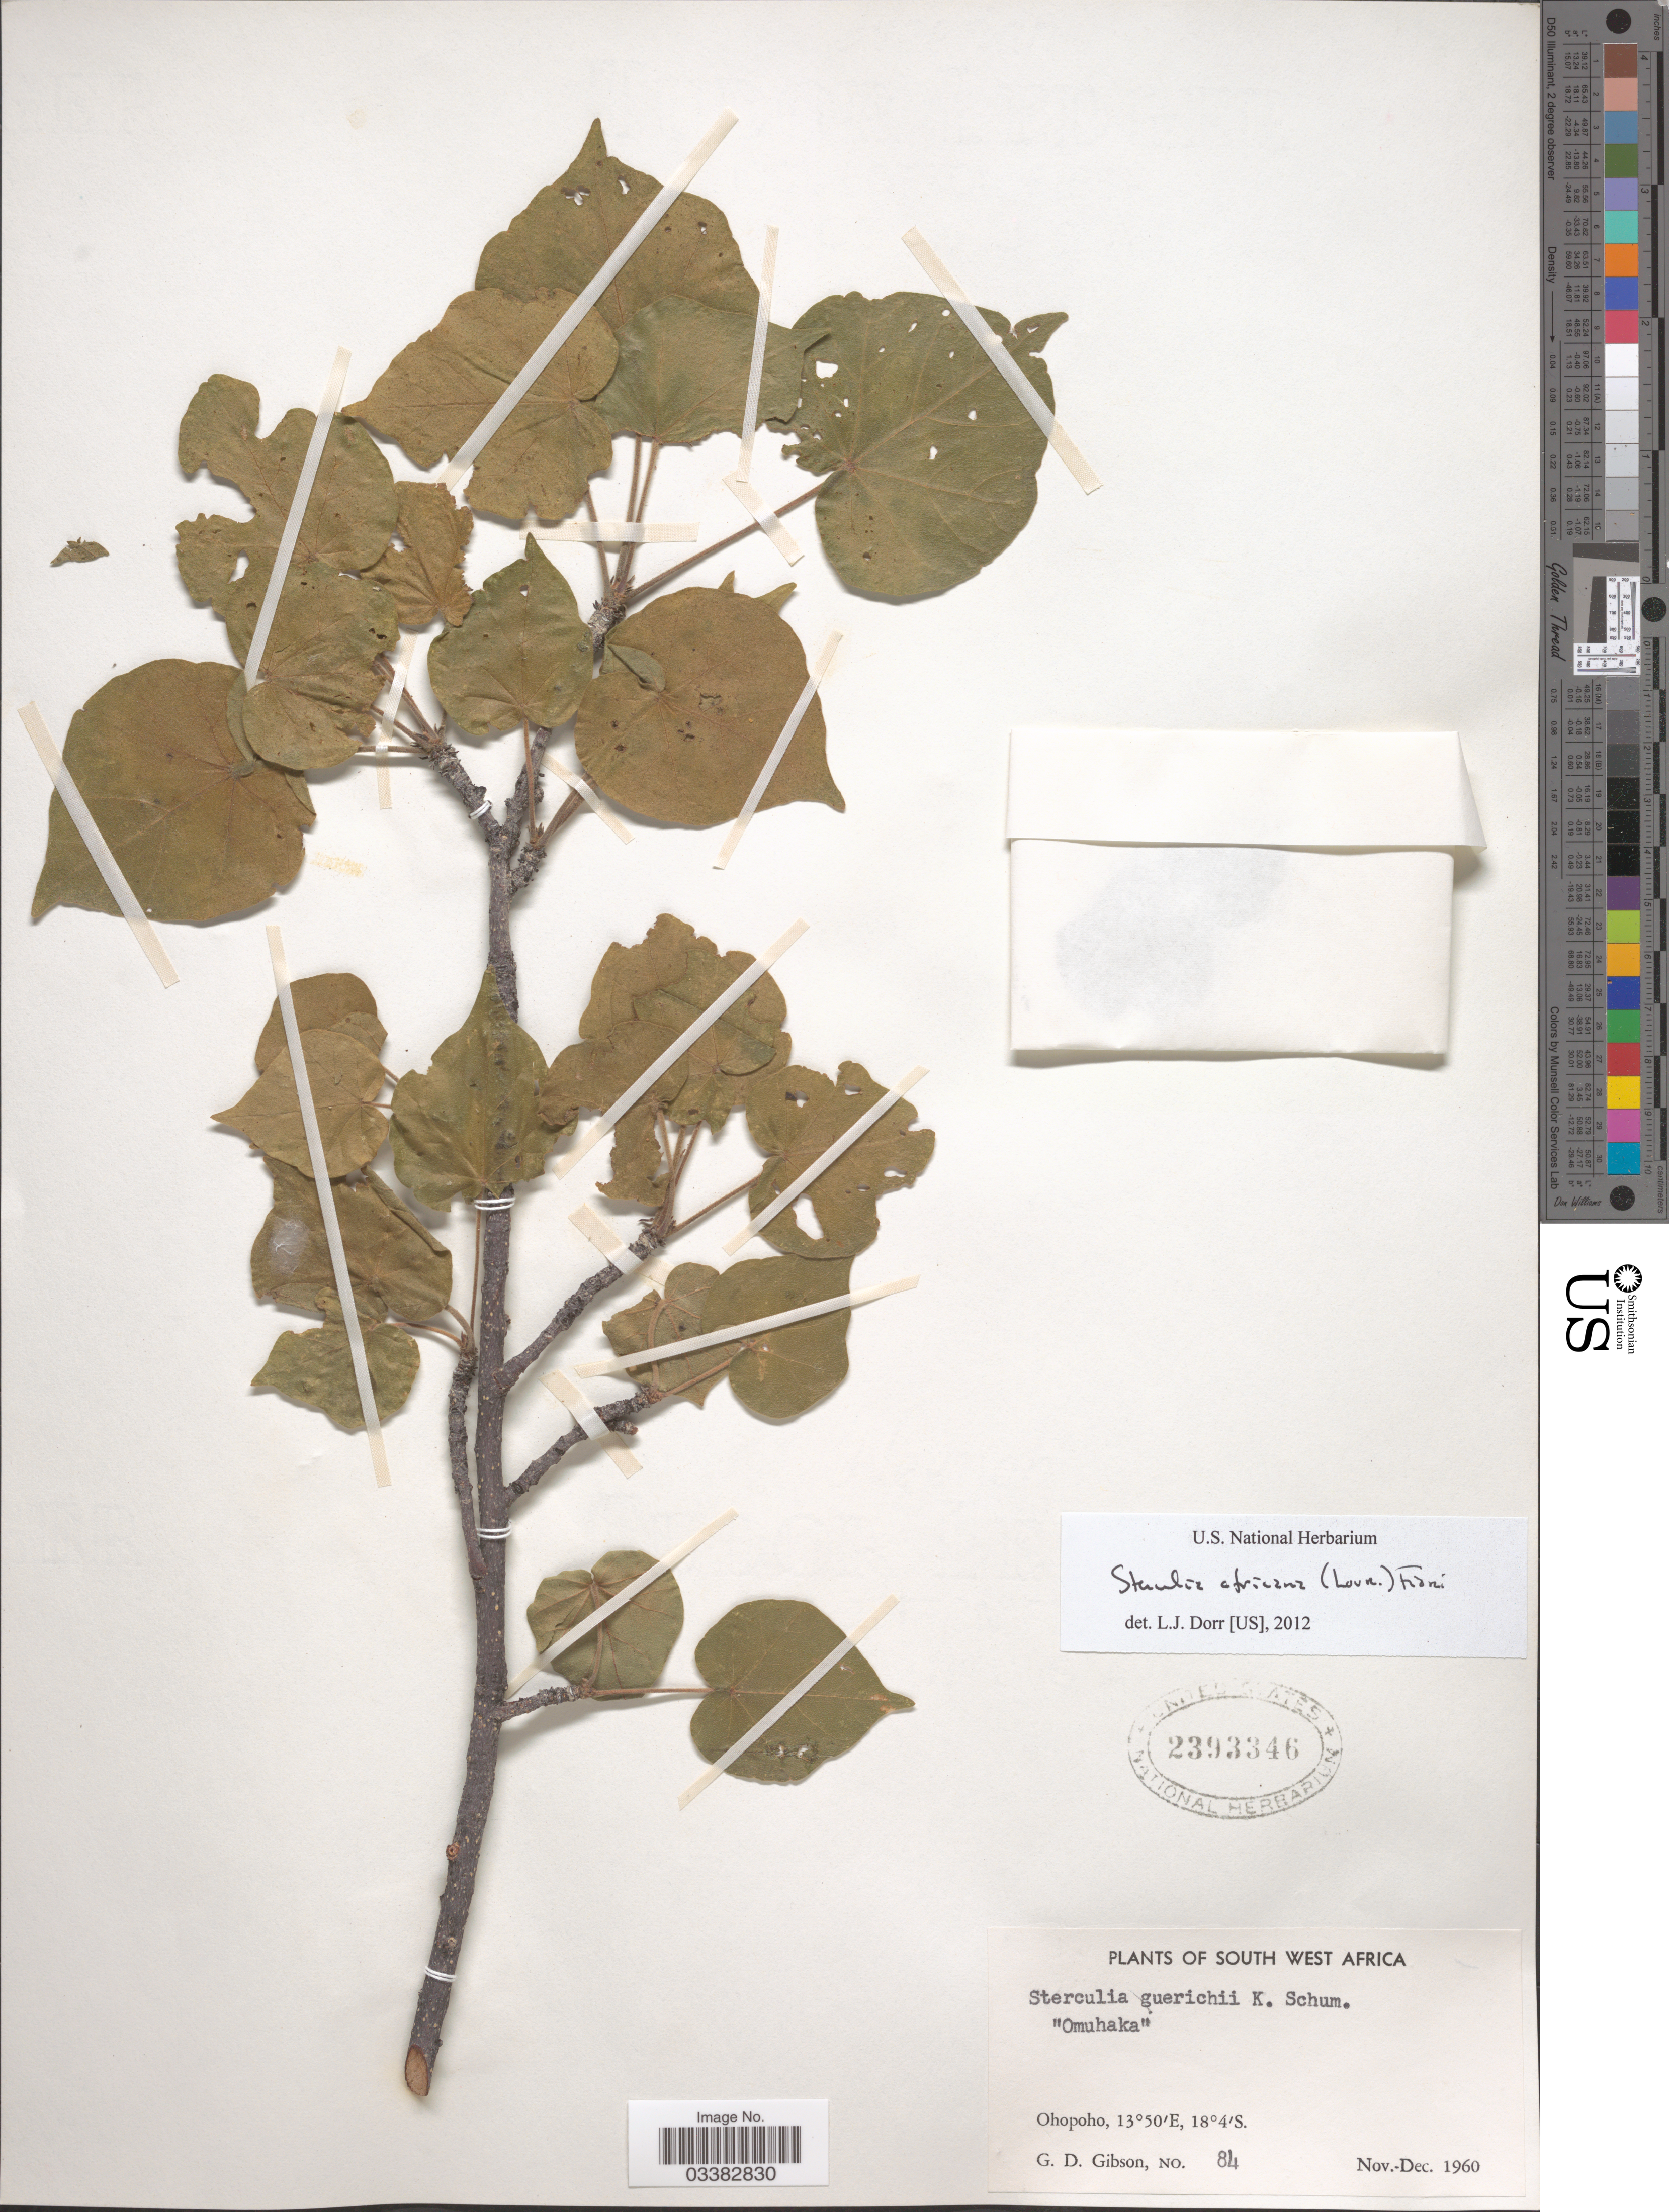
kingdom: Plantae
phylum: Tracheophyta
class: Magnoliopsida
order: Malvales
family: Malvaceae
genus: Sterculia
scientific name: Sterculia africana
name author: (Lour.) Fiori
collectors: G. D. Gibson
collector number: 84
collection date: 1960-11/1960-12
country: Namibia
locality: South West Africa. Ohopoho.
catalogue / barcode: US 2393346